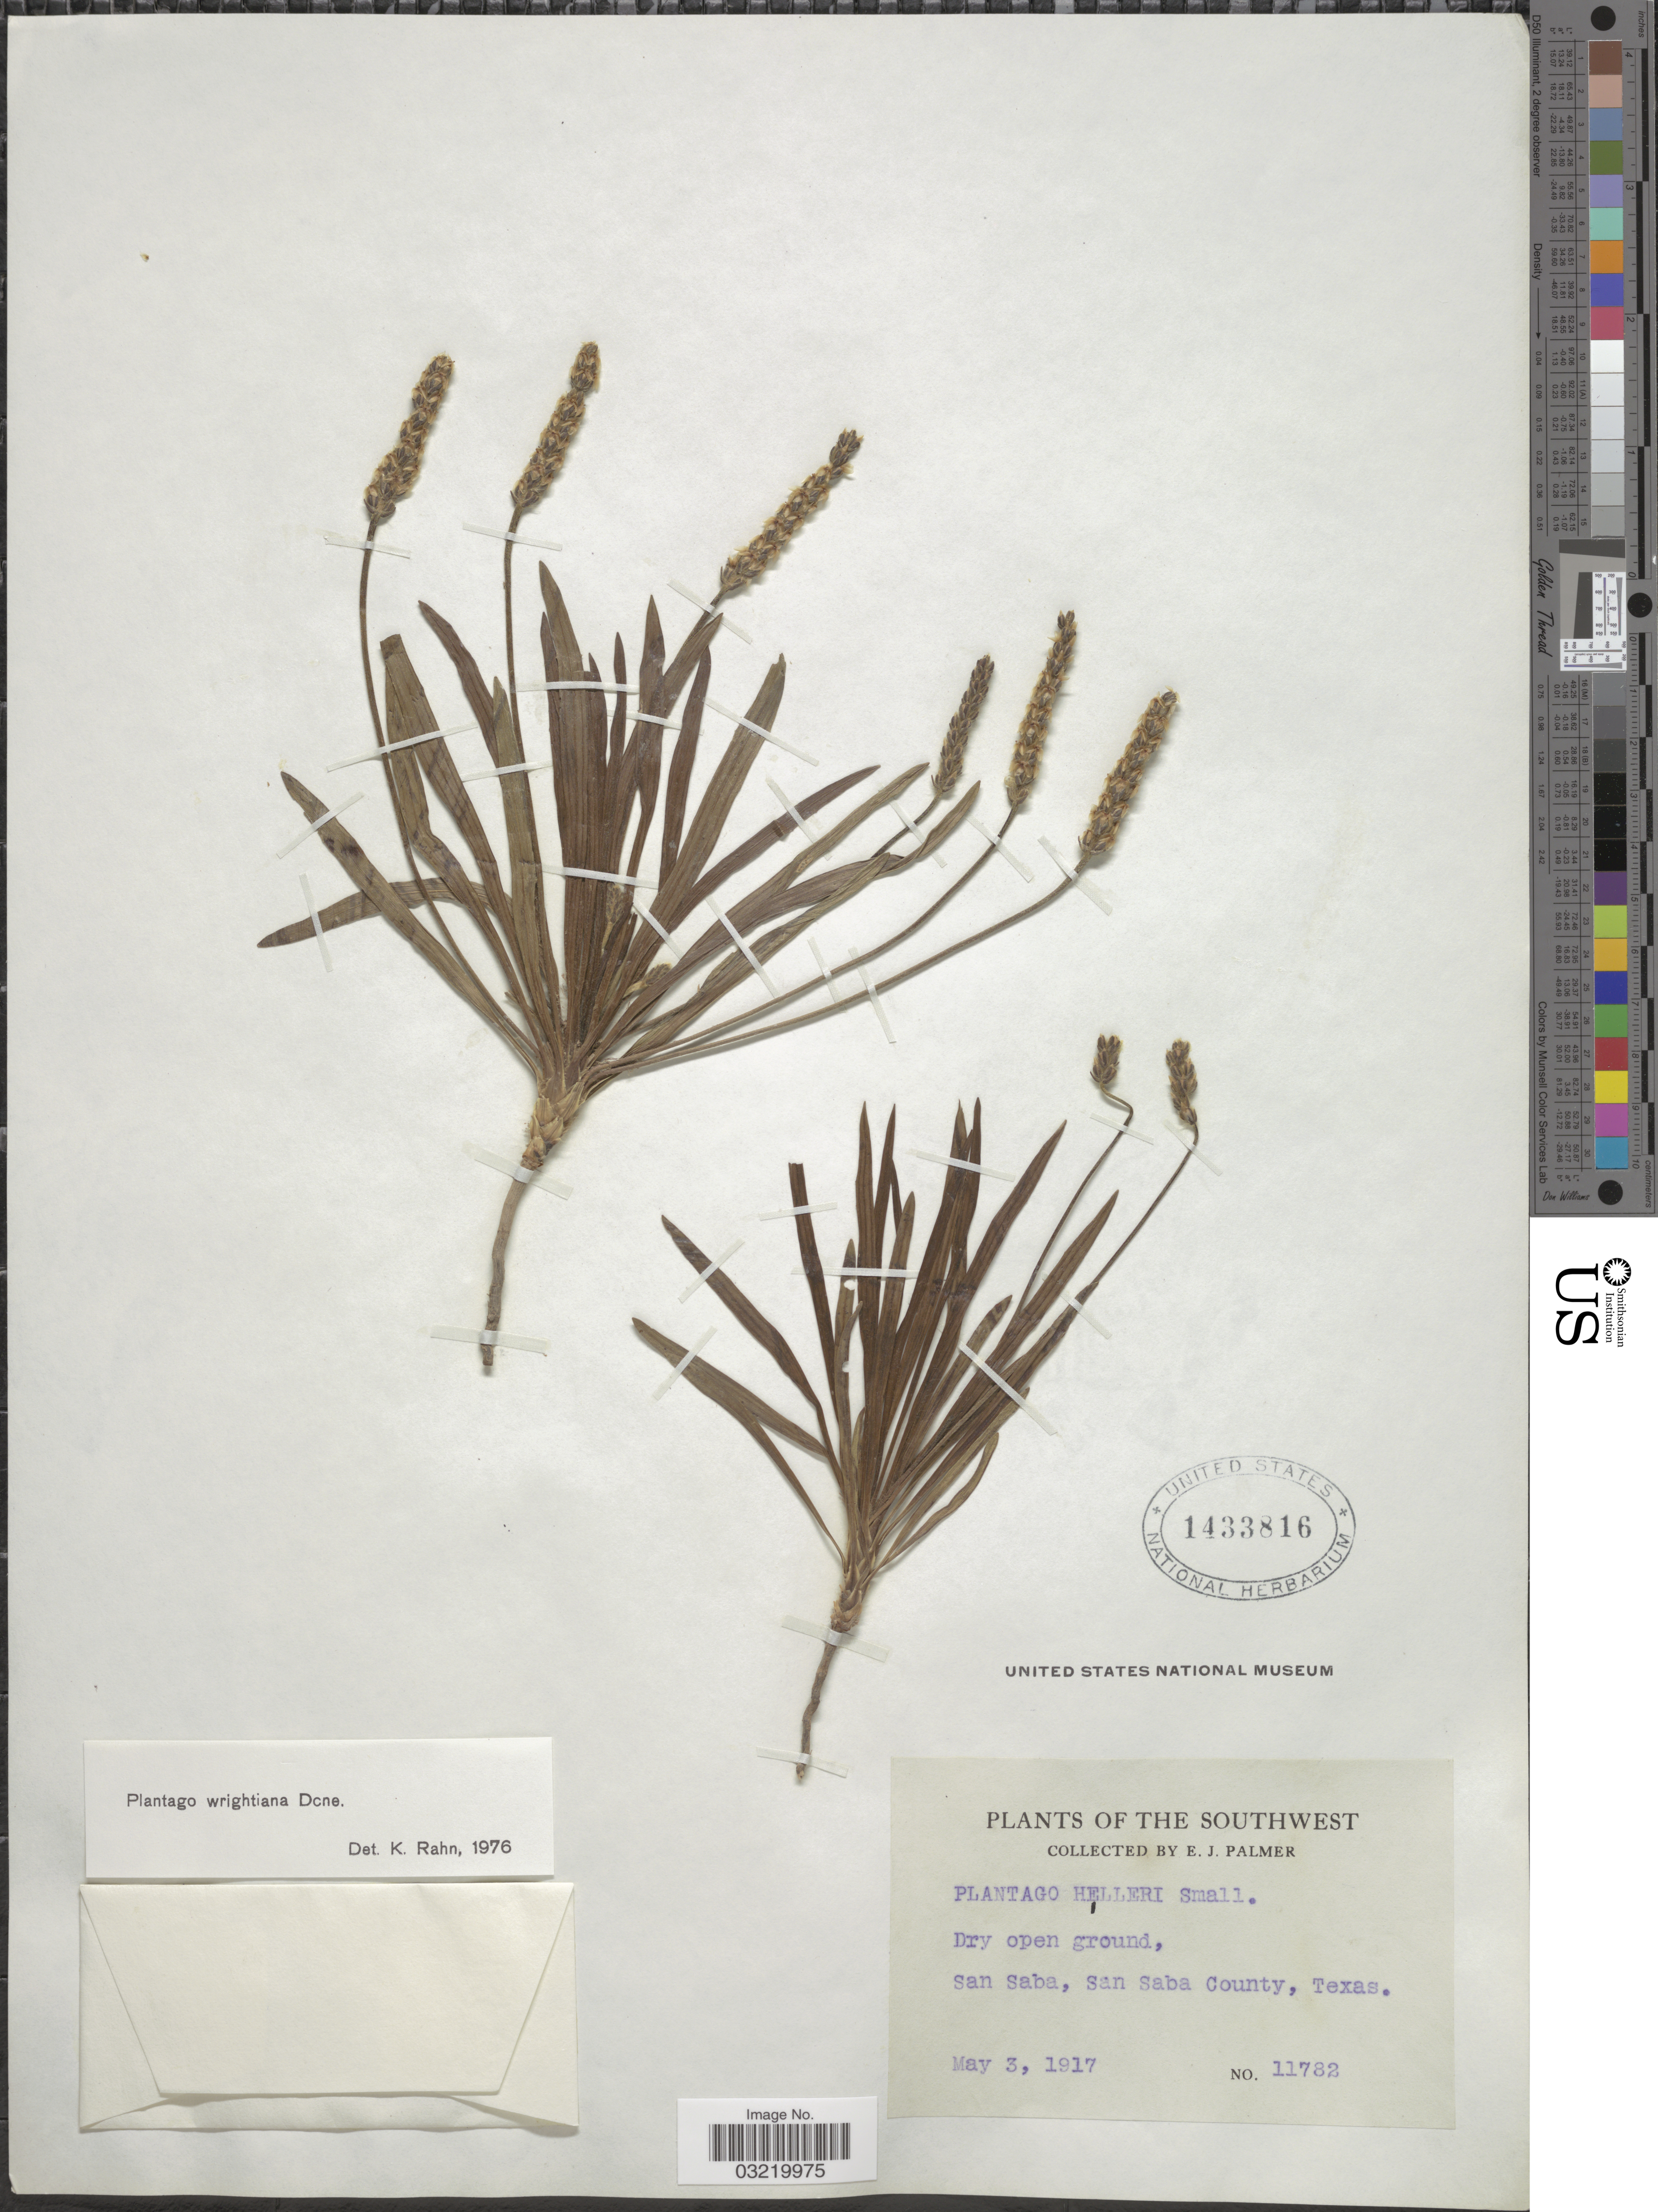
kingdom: Plantae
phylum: Tracheophyta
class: Magnoliopsida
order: Lamiales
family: Plantaginaceae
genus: Plantago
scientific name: Plantago wrightiana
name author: Decne. ex A. DC.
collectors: E. J. Palmer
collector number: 11782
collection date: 1917-05-03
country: United States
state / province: Texas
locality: Southwest. San Saba, San Saba County.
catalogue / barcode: US 1433816